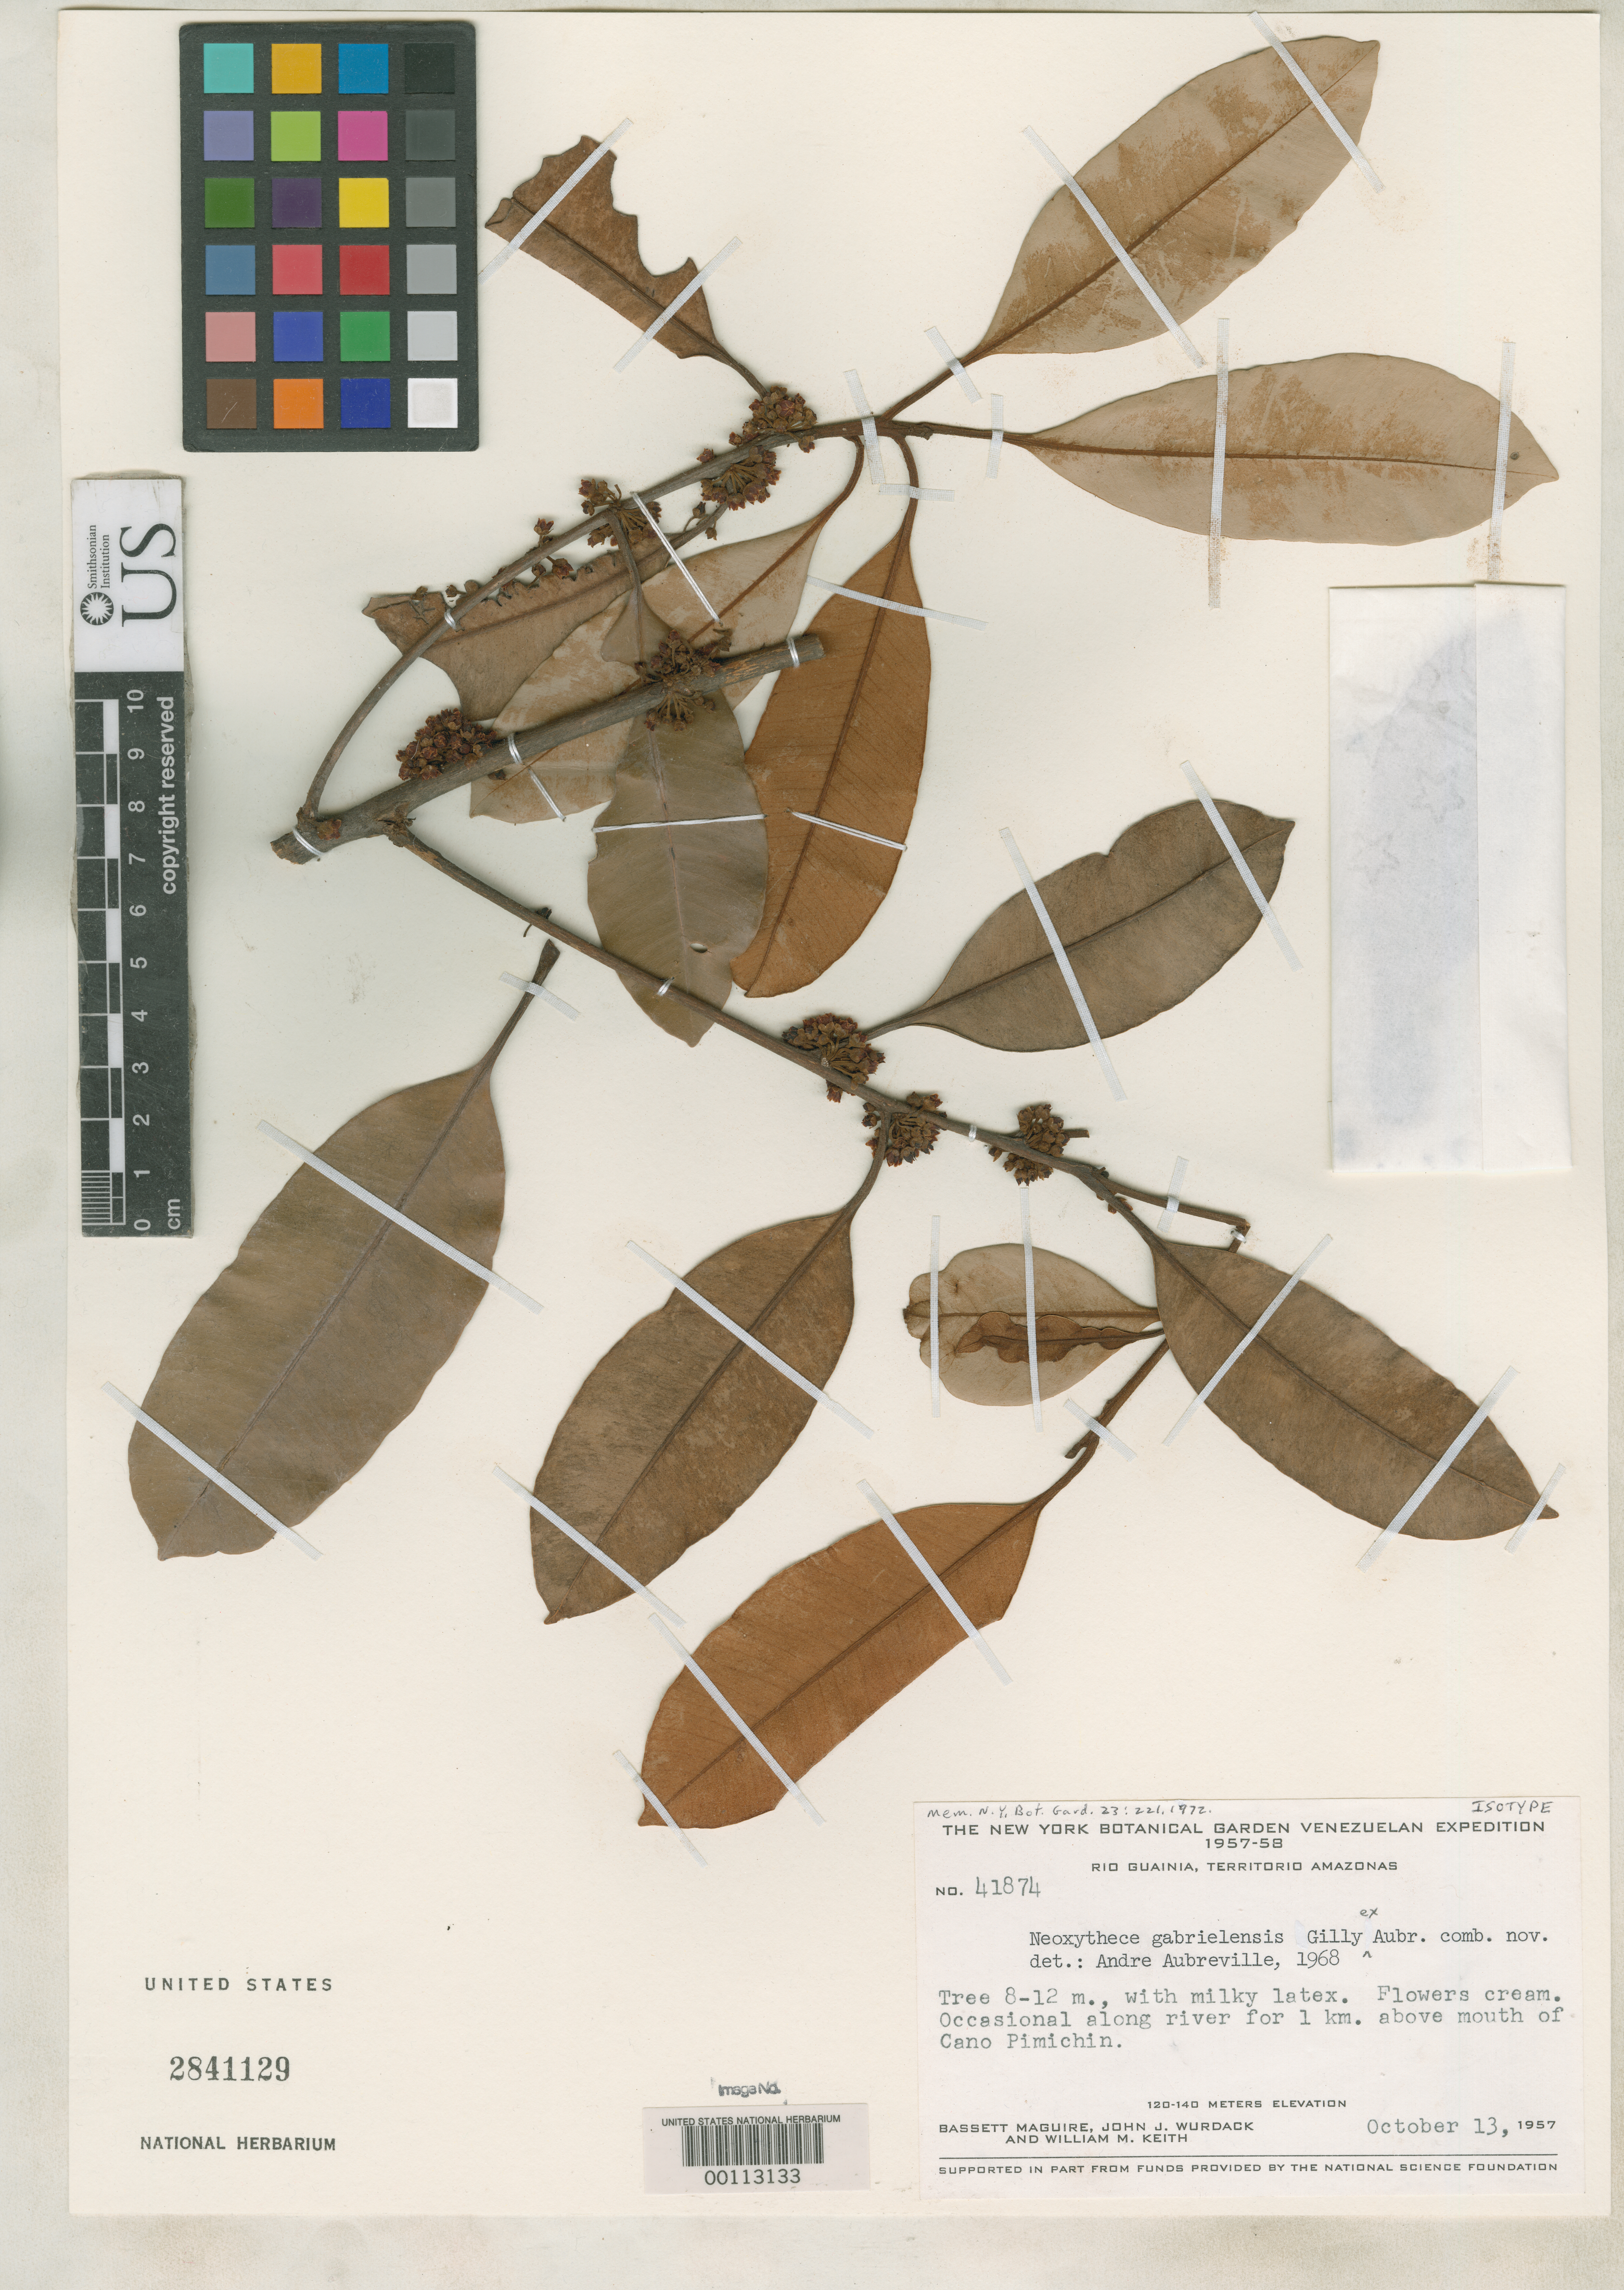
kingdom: Plantae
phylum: Tracheophyta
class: Magnoliopsida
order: Ericales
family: Sapotaceae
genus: Neoxythece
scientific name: Neoxythece gabrielensis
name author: Gilly ex Aubrév.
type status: Isotype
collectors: B. Maguire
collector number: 41874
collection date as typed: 13 Oct 1957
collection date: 1957-10-13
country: Venezuela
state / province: Amazonas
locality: Rio Guainia, 1km above mouth of Cano Pimichin.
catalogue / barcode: US 2841129